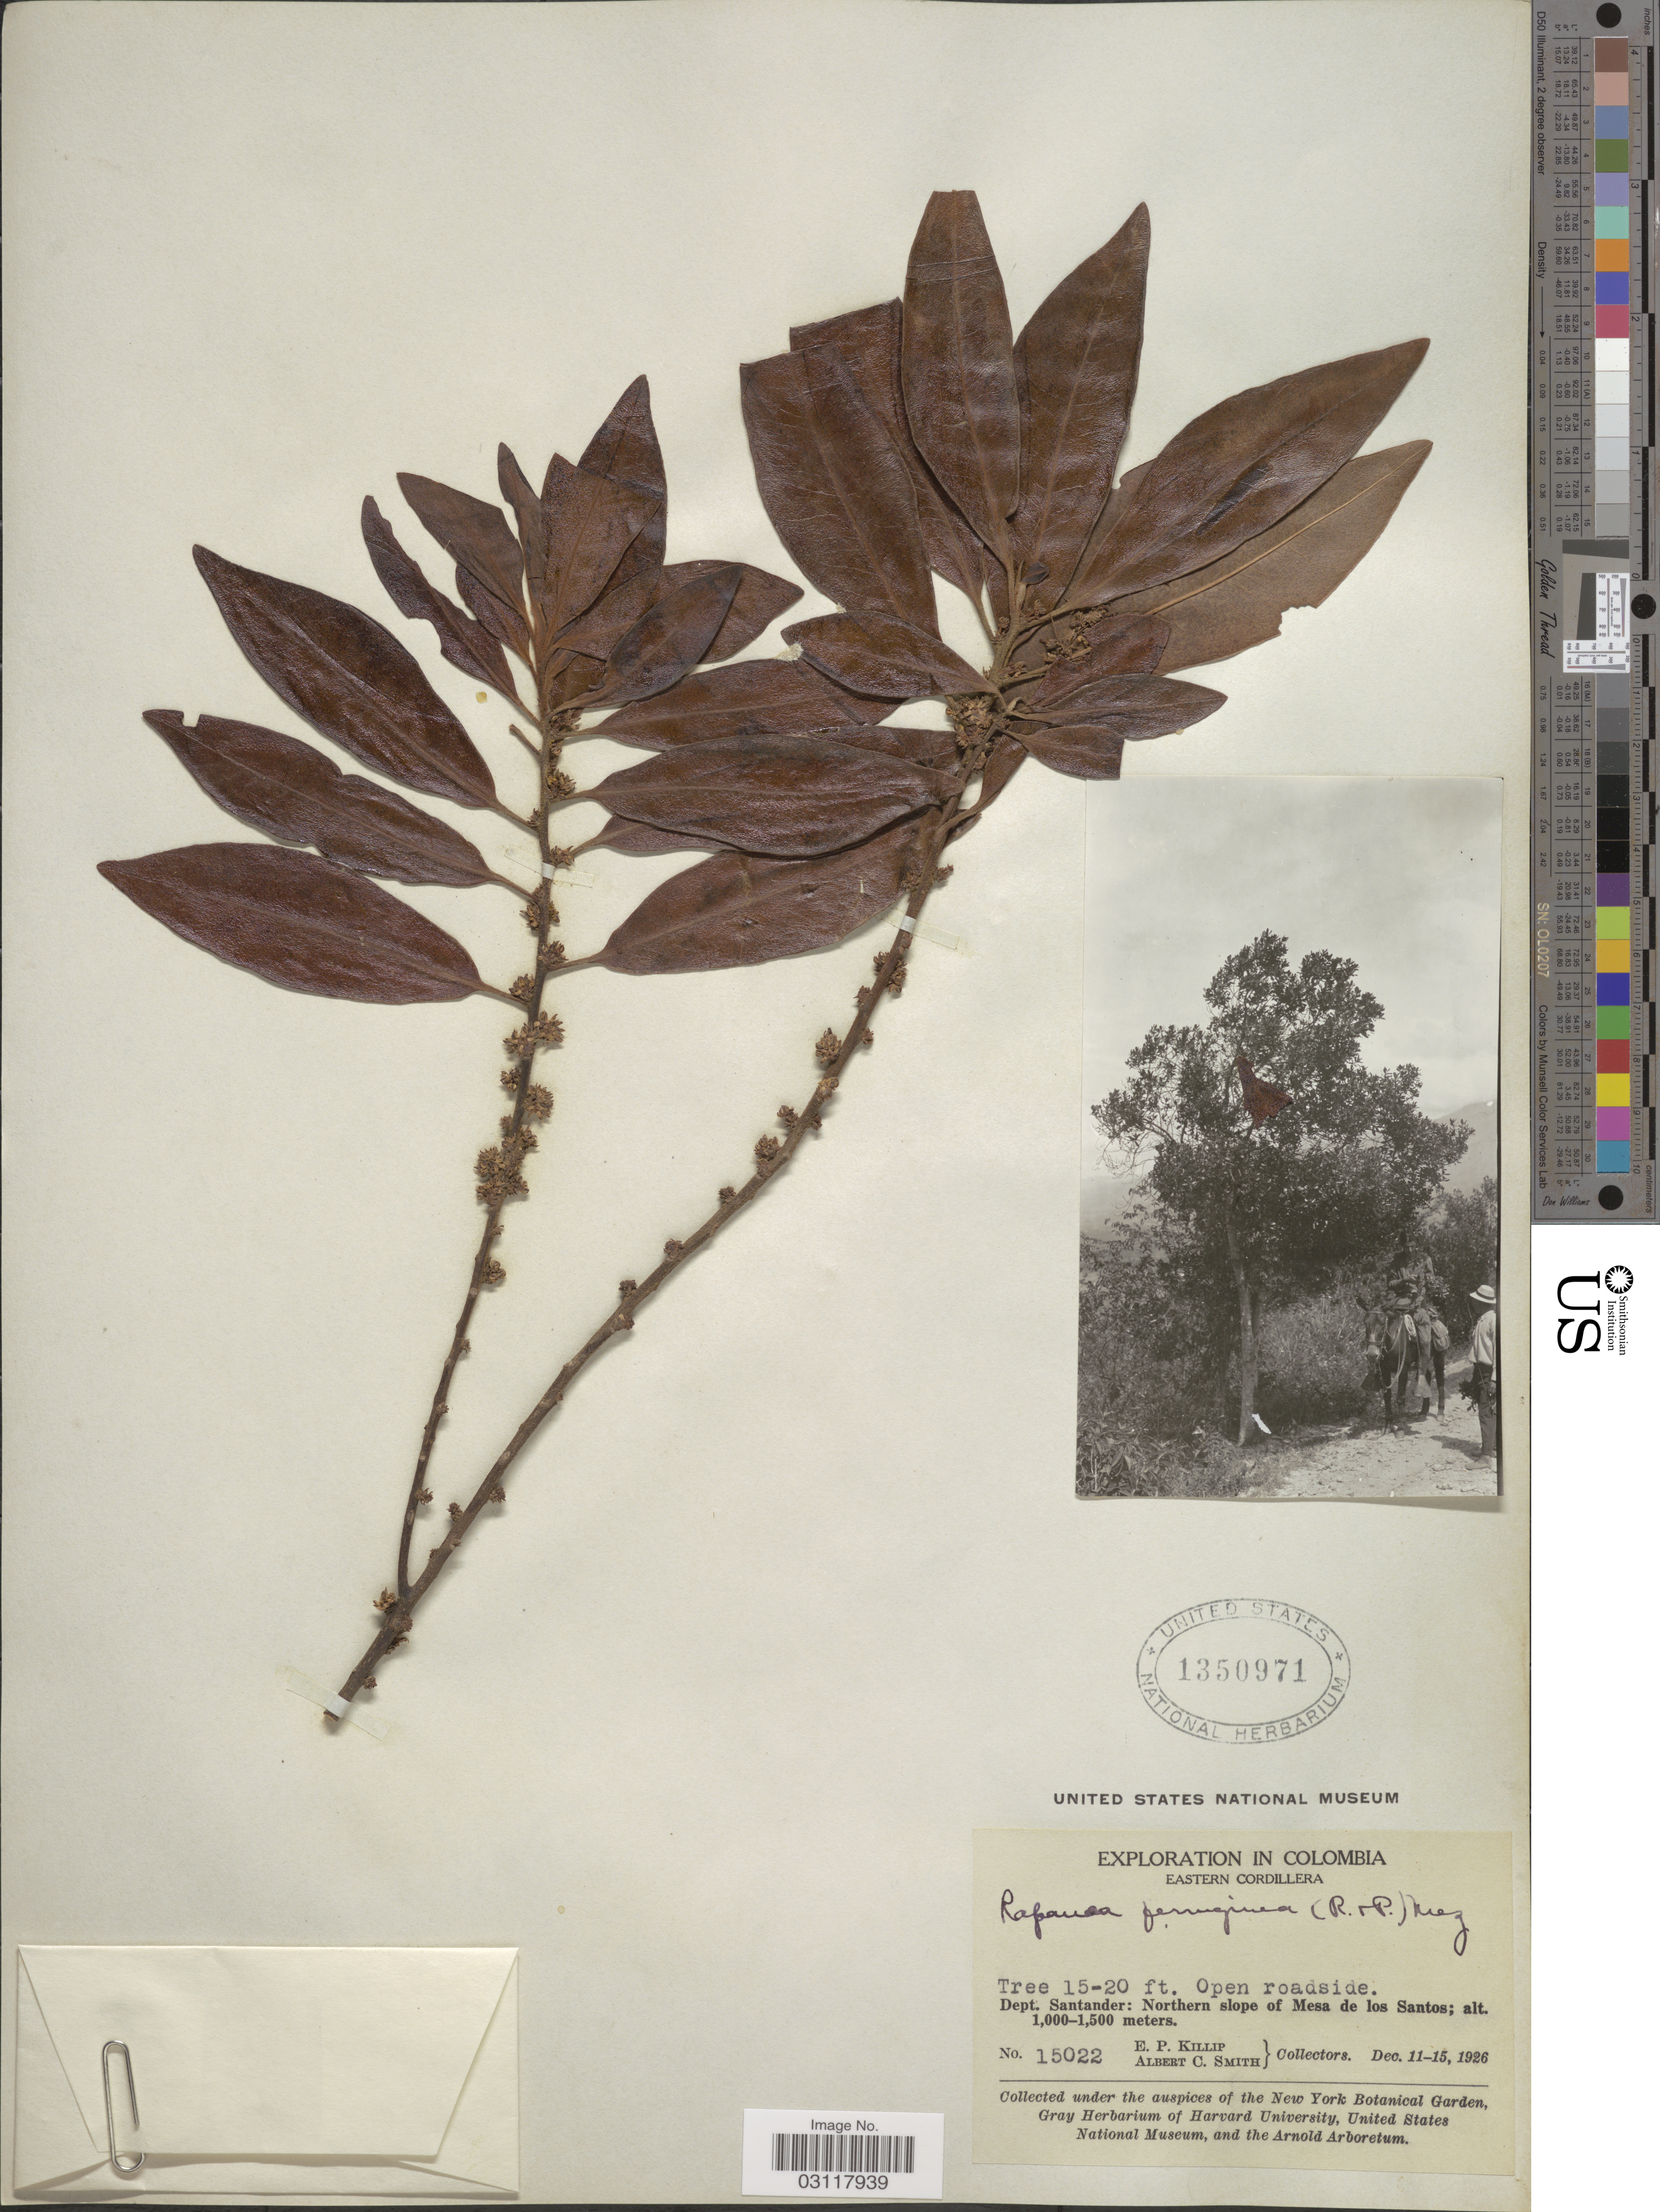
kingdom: Plantae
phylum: Tracheophyta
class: Magnoliopsida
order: Ericales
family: Primulaceae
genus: Rapanea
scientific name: Rapanea ferruginea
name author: (Ruiz & Pav.) Mez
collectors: E. P. Killip & A. C. Smith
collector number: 15022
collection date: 1926-12-11/1926-12-15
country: Colombia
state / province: Santander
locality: Eastern Cordillera, Dept. Santander: Northern slope of Mesa de los Santos.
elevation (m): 1000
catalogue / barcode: US 1350971